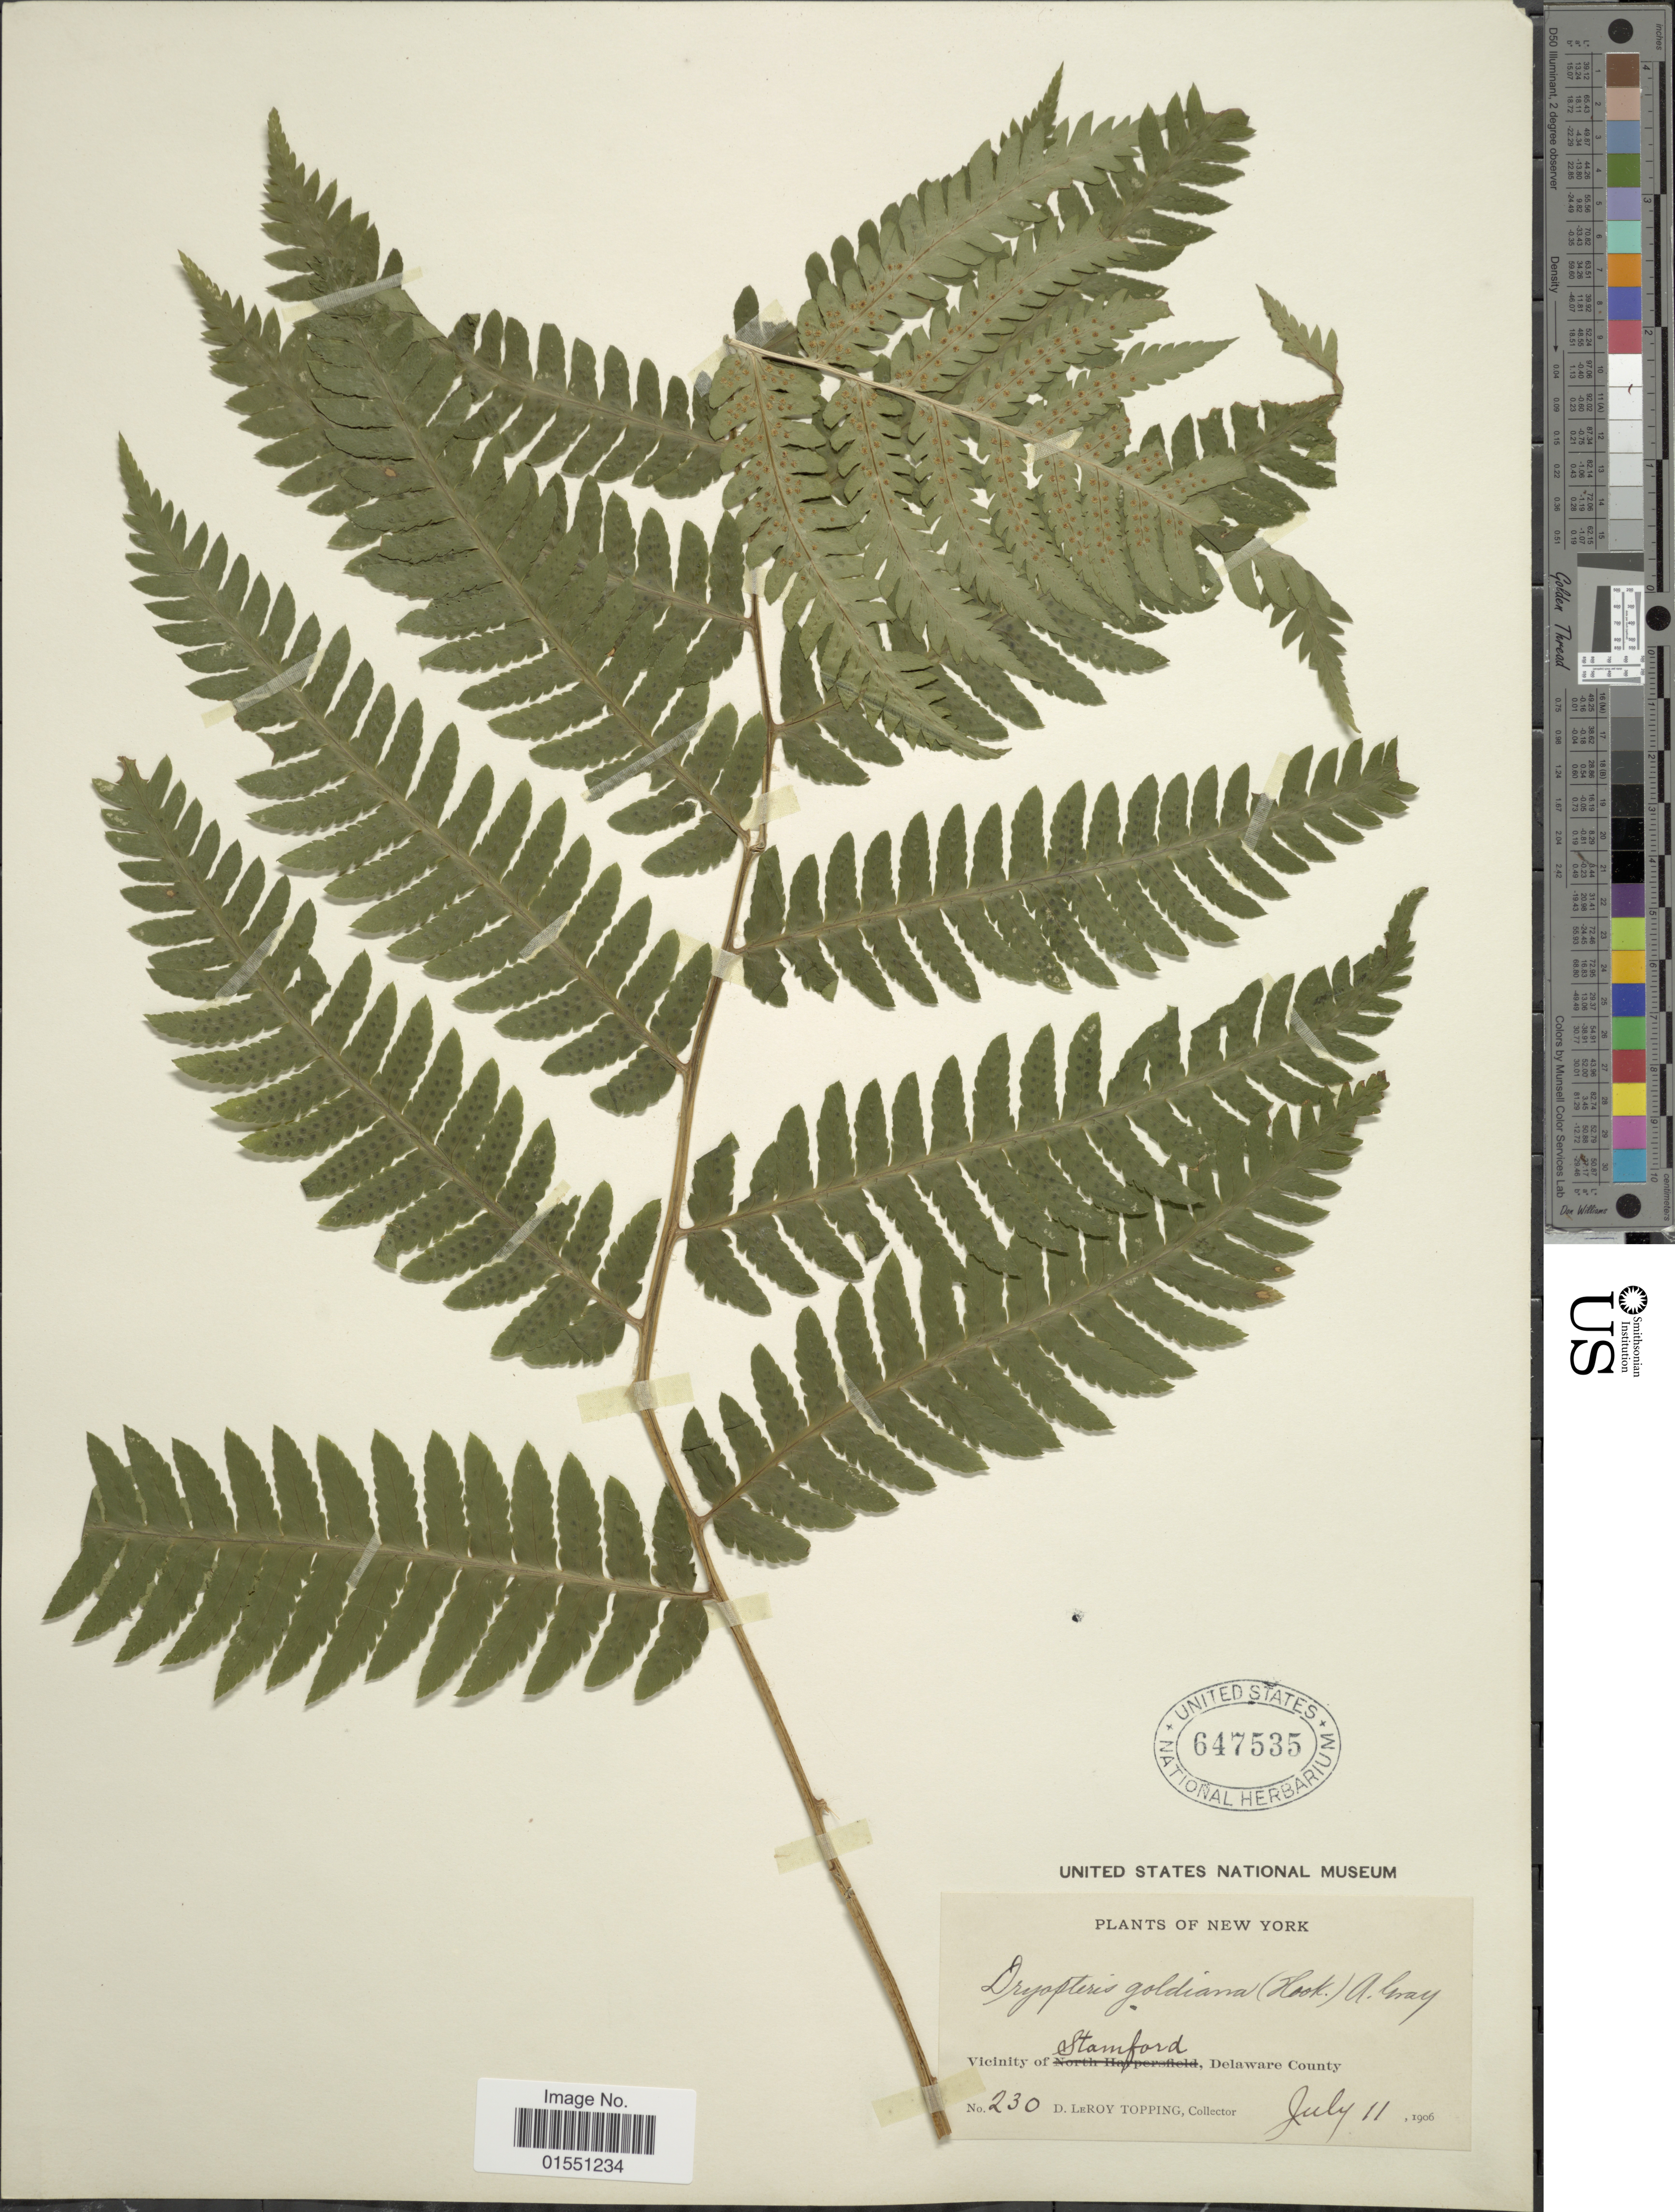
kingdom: Plantae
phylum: Tracheophyta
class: Polypodiopsida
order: Polypodiales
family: Dryopteridaceae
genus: Dryopteris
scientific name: Dryopteris goldiana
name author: (Hook. ex Goldie) A. Gray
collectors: D. L. Topping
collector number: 230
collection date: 1906-07-11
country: United States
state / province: New York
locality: Vicinity of Stamford, Delaware County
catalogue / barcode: US 647535